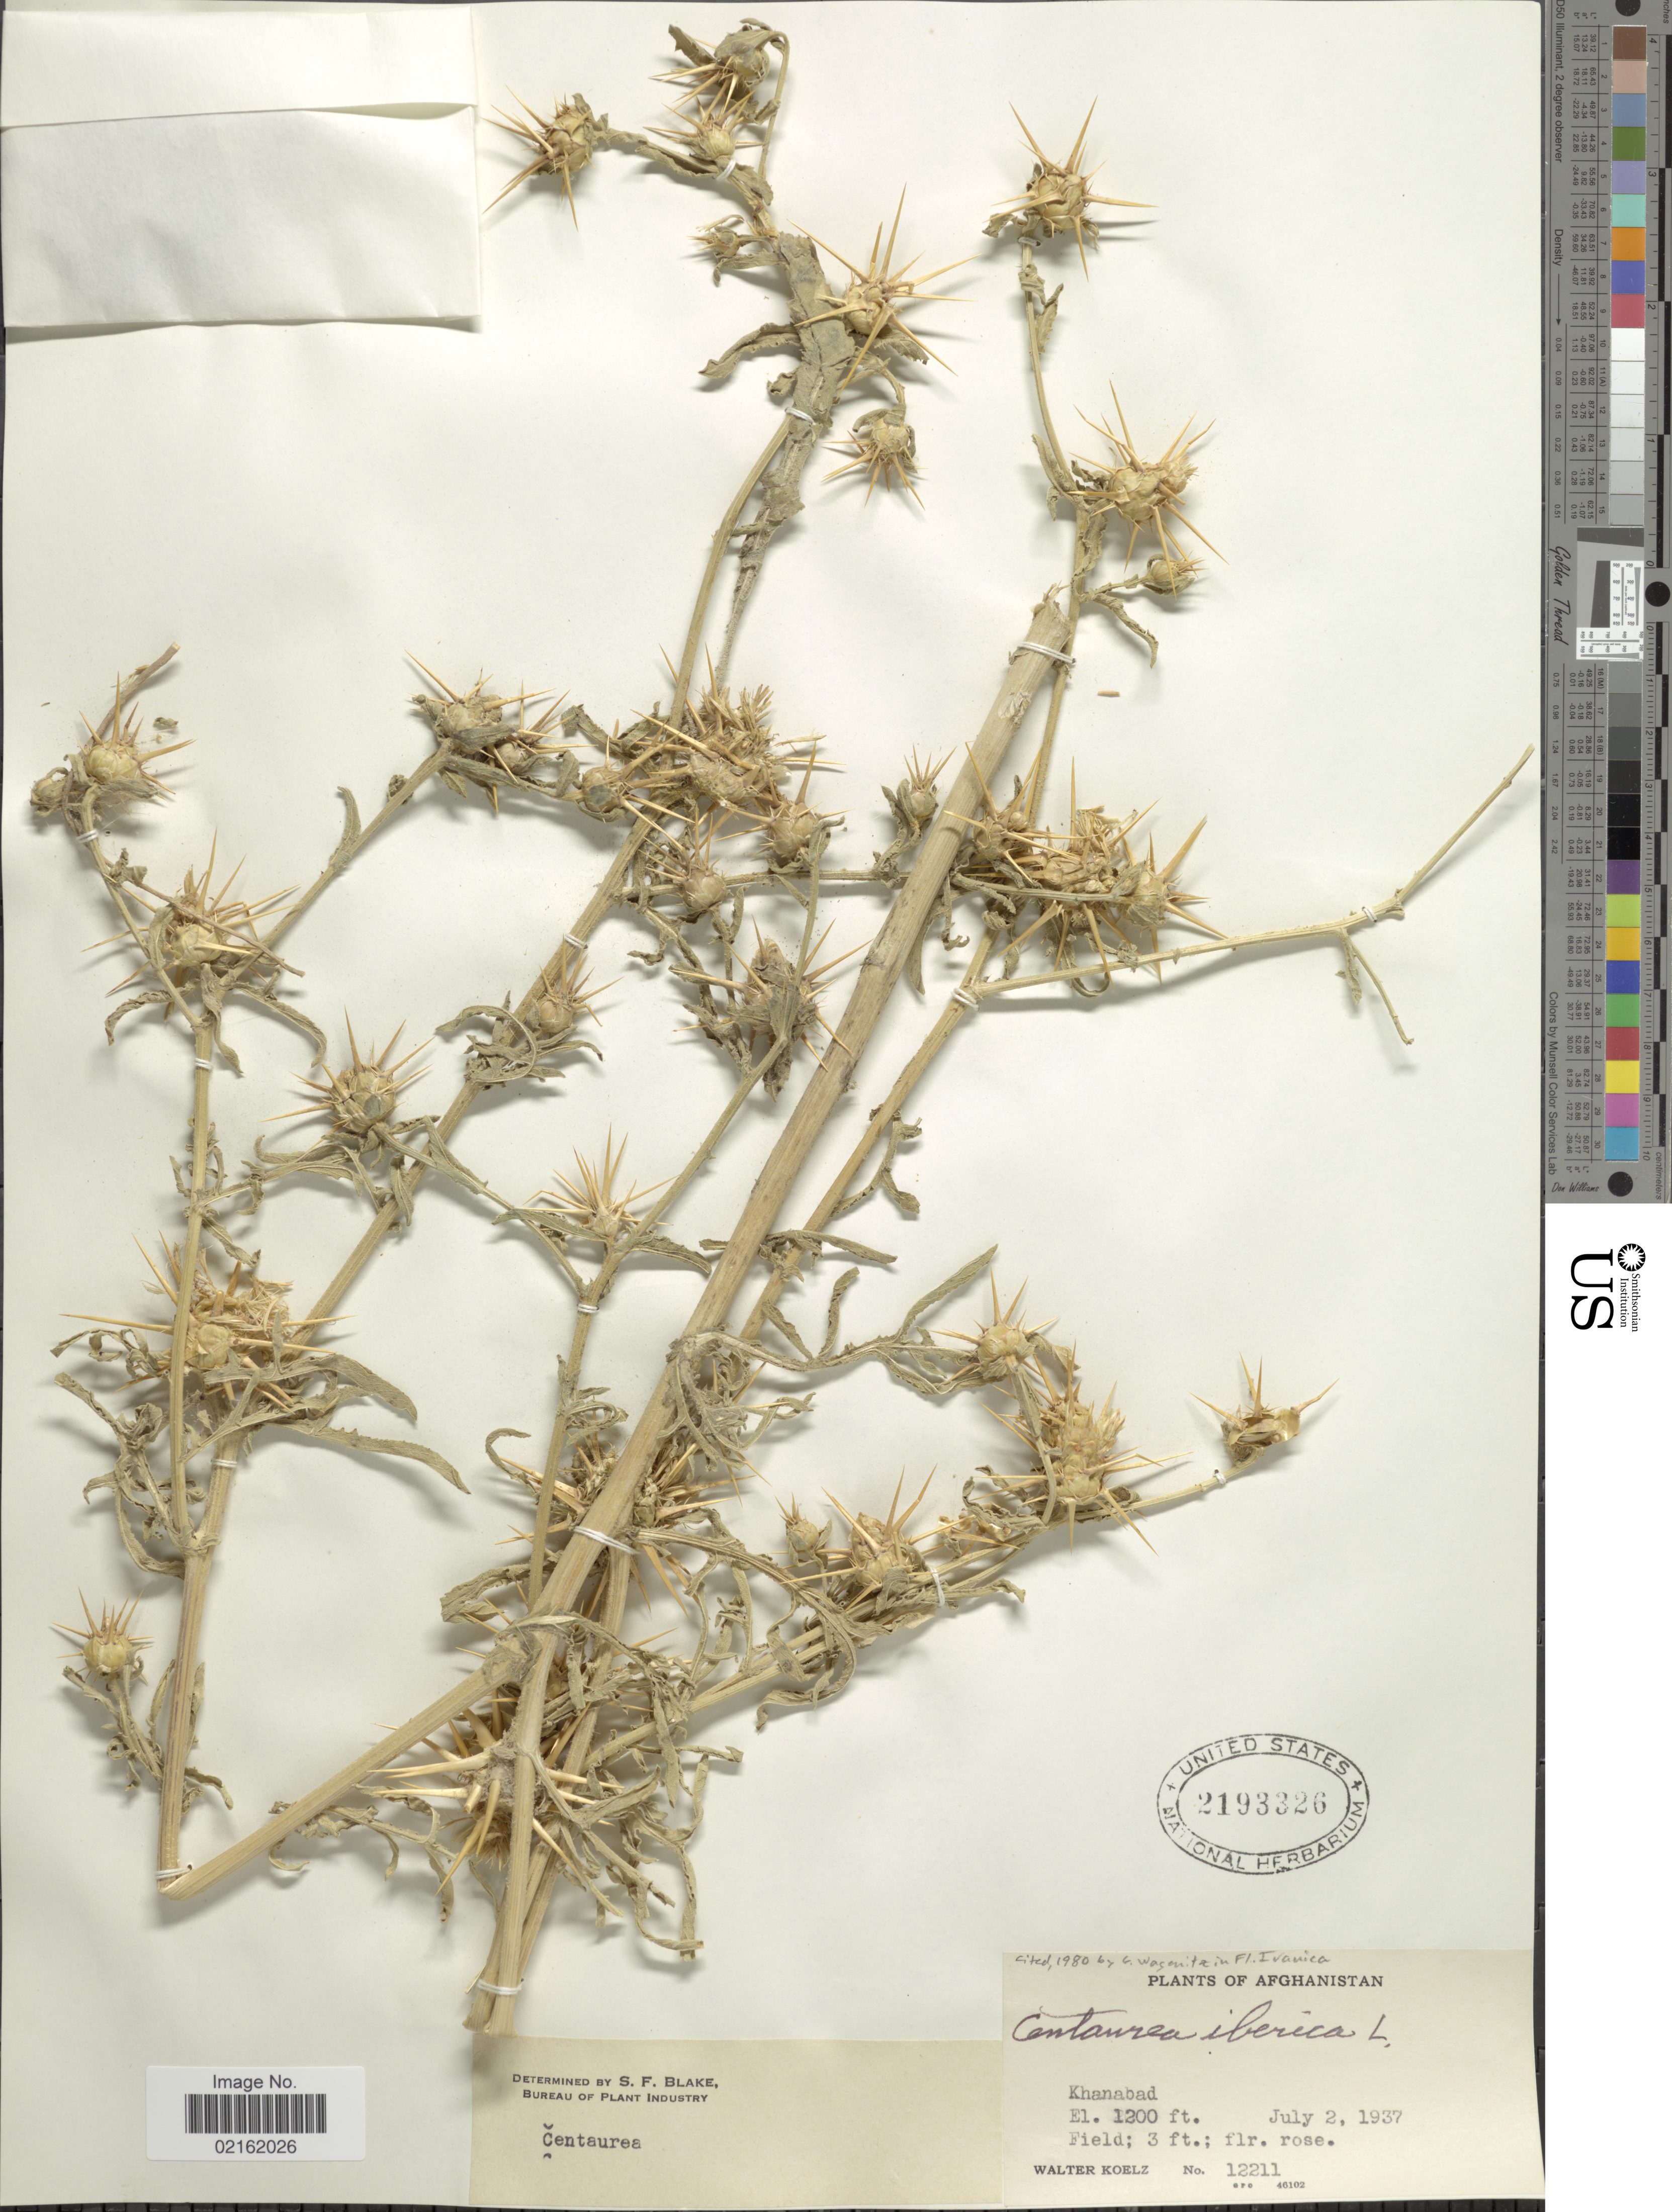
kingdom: Plantae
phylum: Tracheophyta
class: Magnoliopsida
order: Asterales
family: Asteraceae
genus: Centaurea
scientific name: Centaurea iberica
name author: Trevir. ex Spreng.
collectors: W. N. Koelz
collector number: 12211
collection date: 1937-07-02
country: Afghanistan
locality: Khanabad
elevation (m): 366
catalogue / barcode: US 2193326